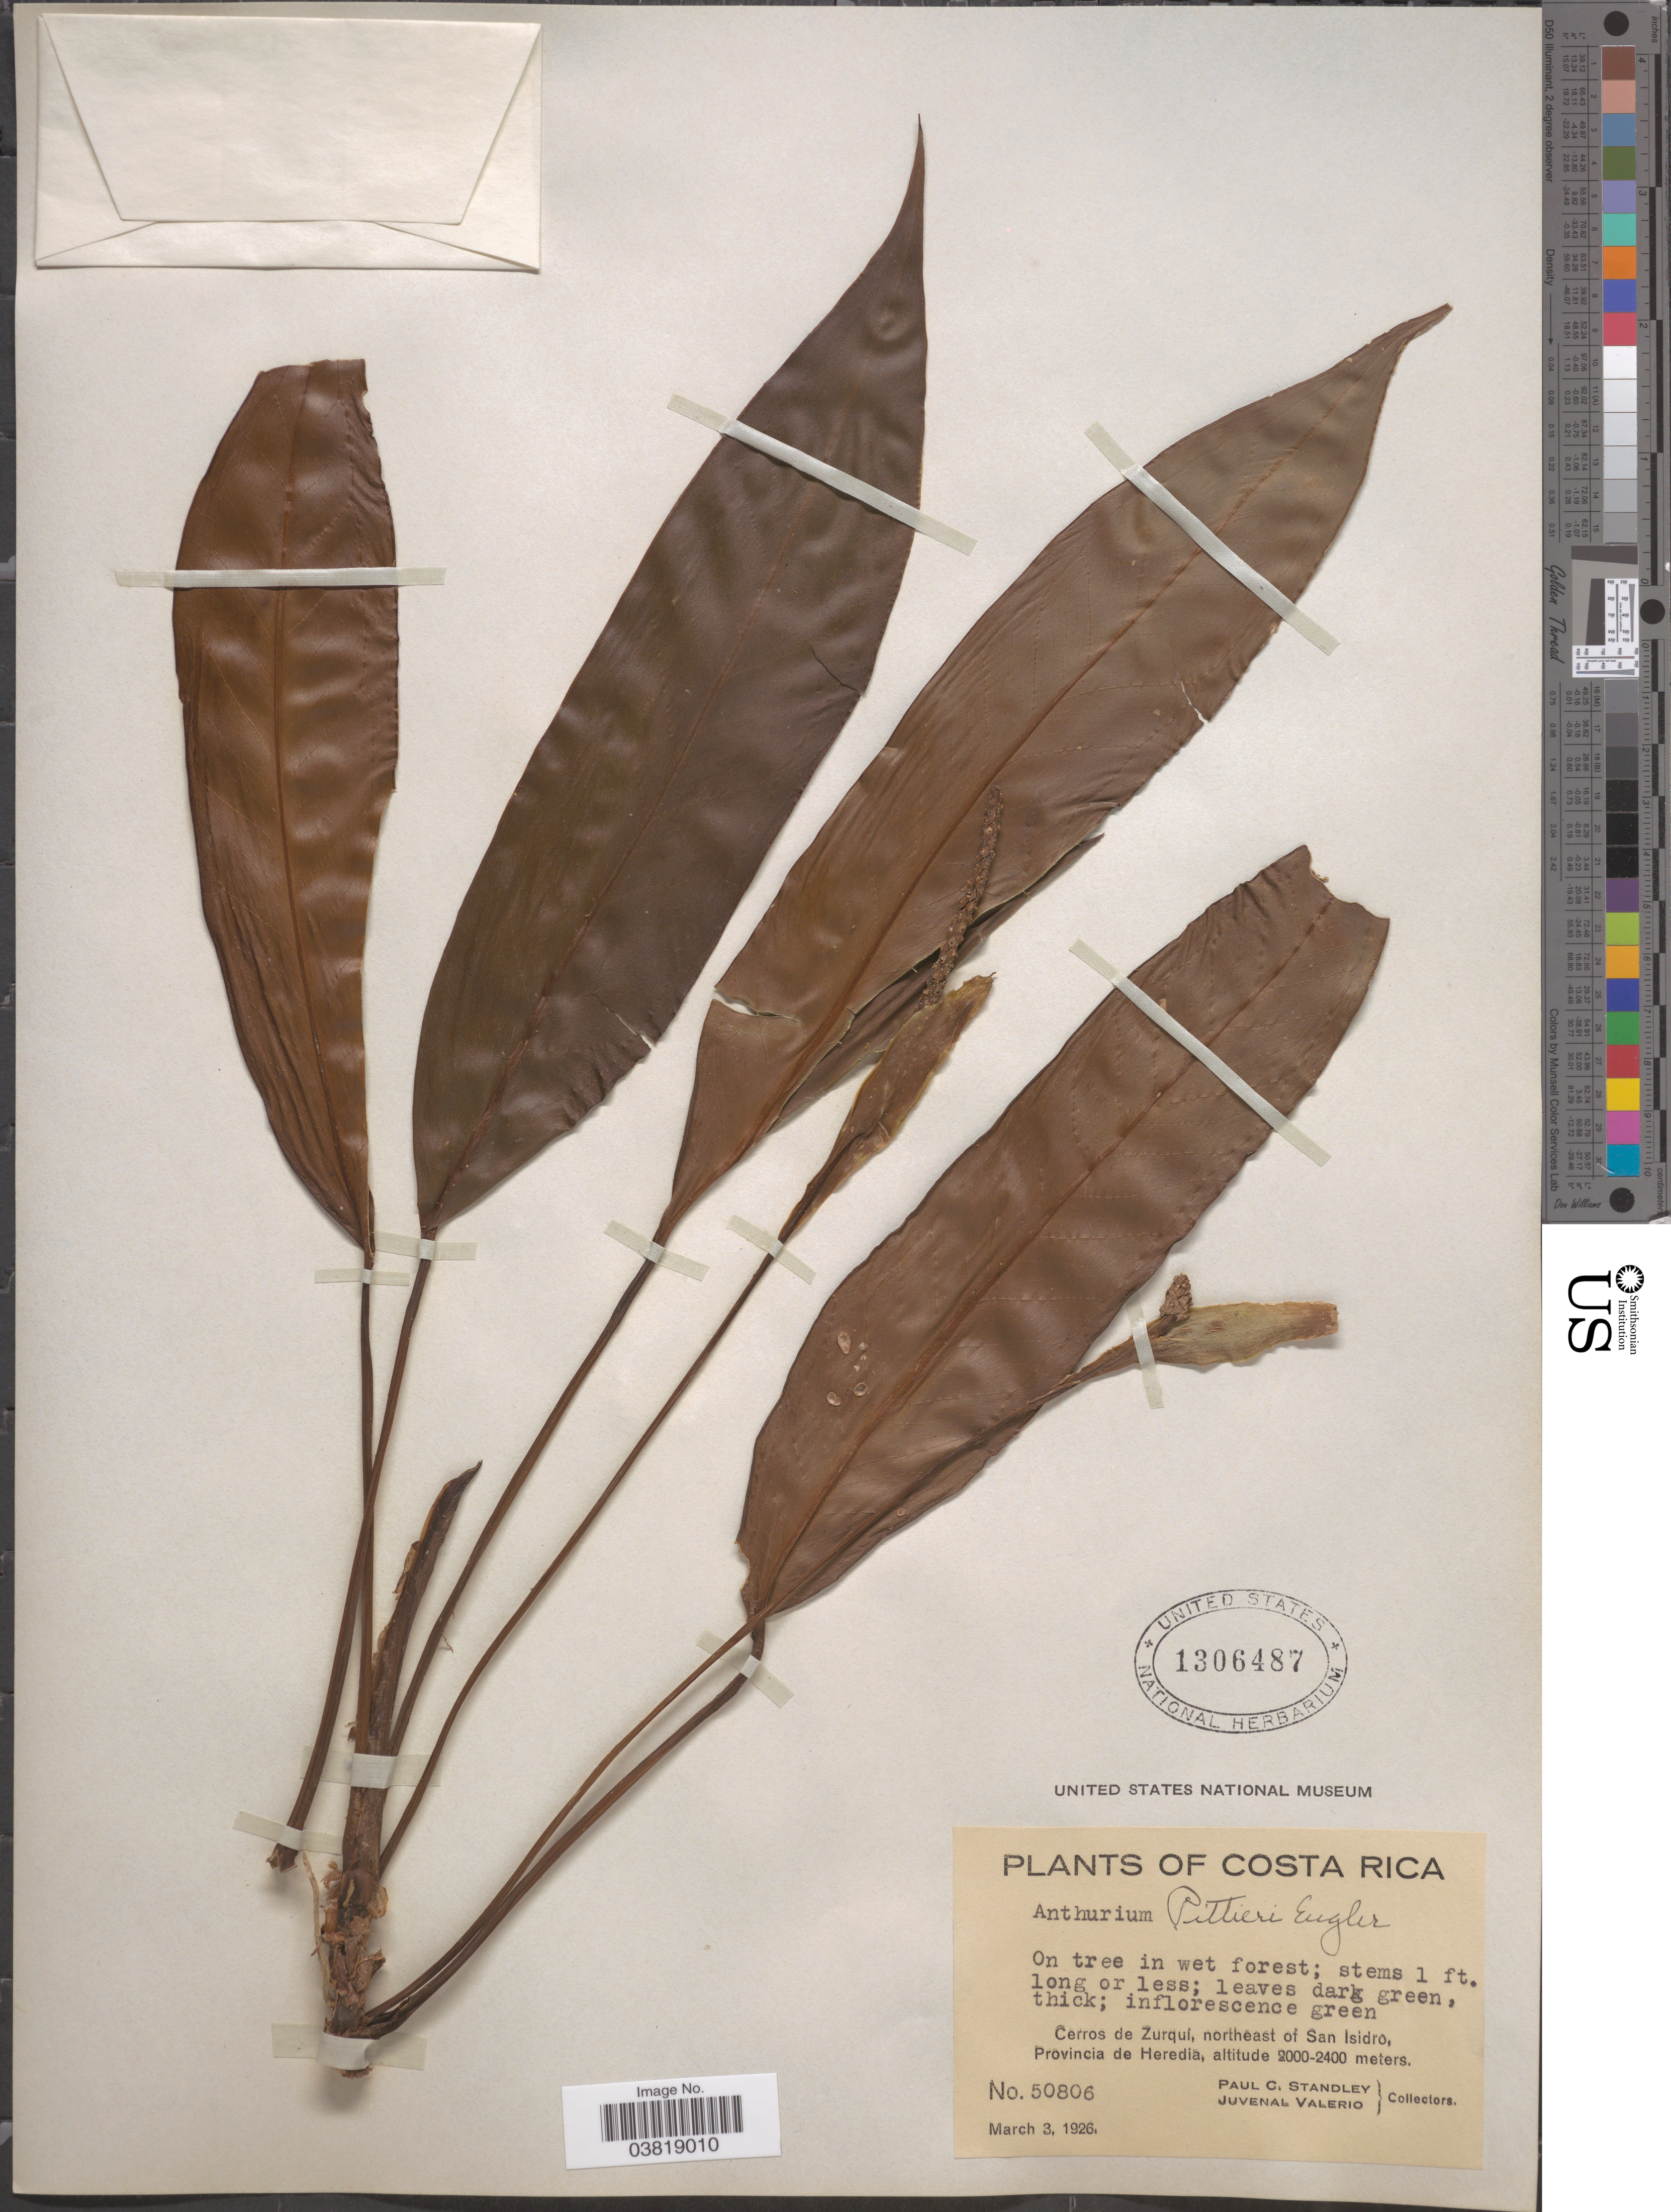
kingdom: Plantae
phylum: Tracheophyta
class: Liliopsida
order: Alismatales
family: Araceae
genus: Anthurium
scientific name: Anthurium pittieri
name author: Engl.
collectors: P. C. Standley & J. Valerio R.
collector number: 50806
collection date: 1926-03-03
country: Costa Rica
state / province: Heredia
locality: Cerros de Zurqui, northeast of San Isidro.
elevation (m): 2000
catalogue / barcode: US 1306487